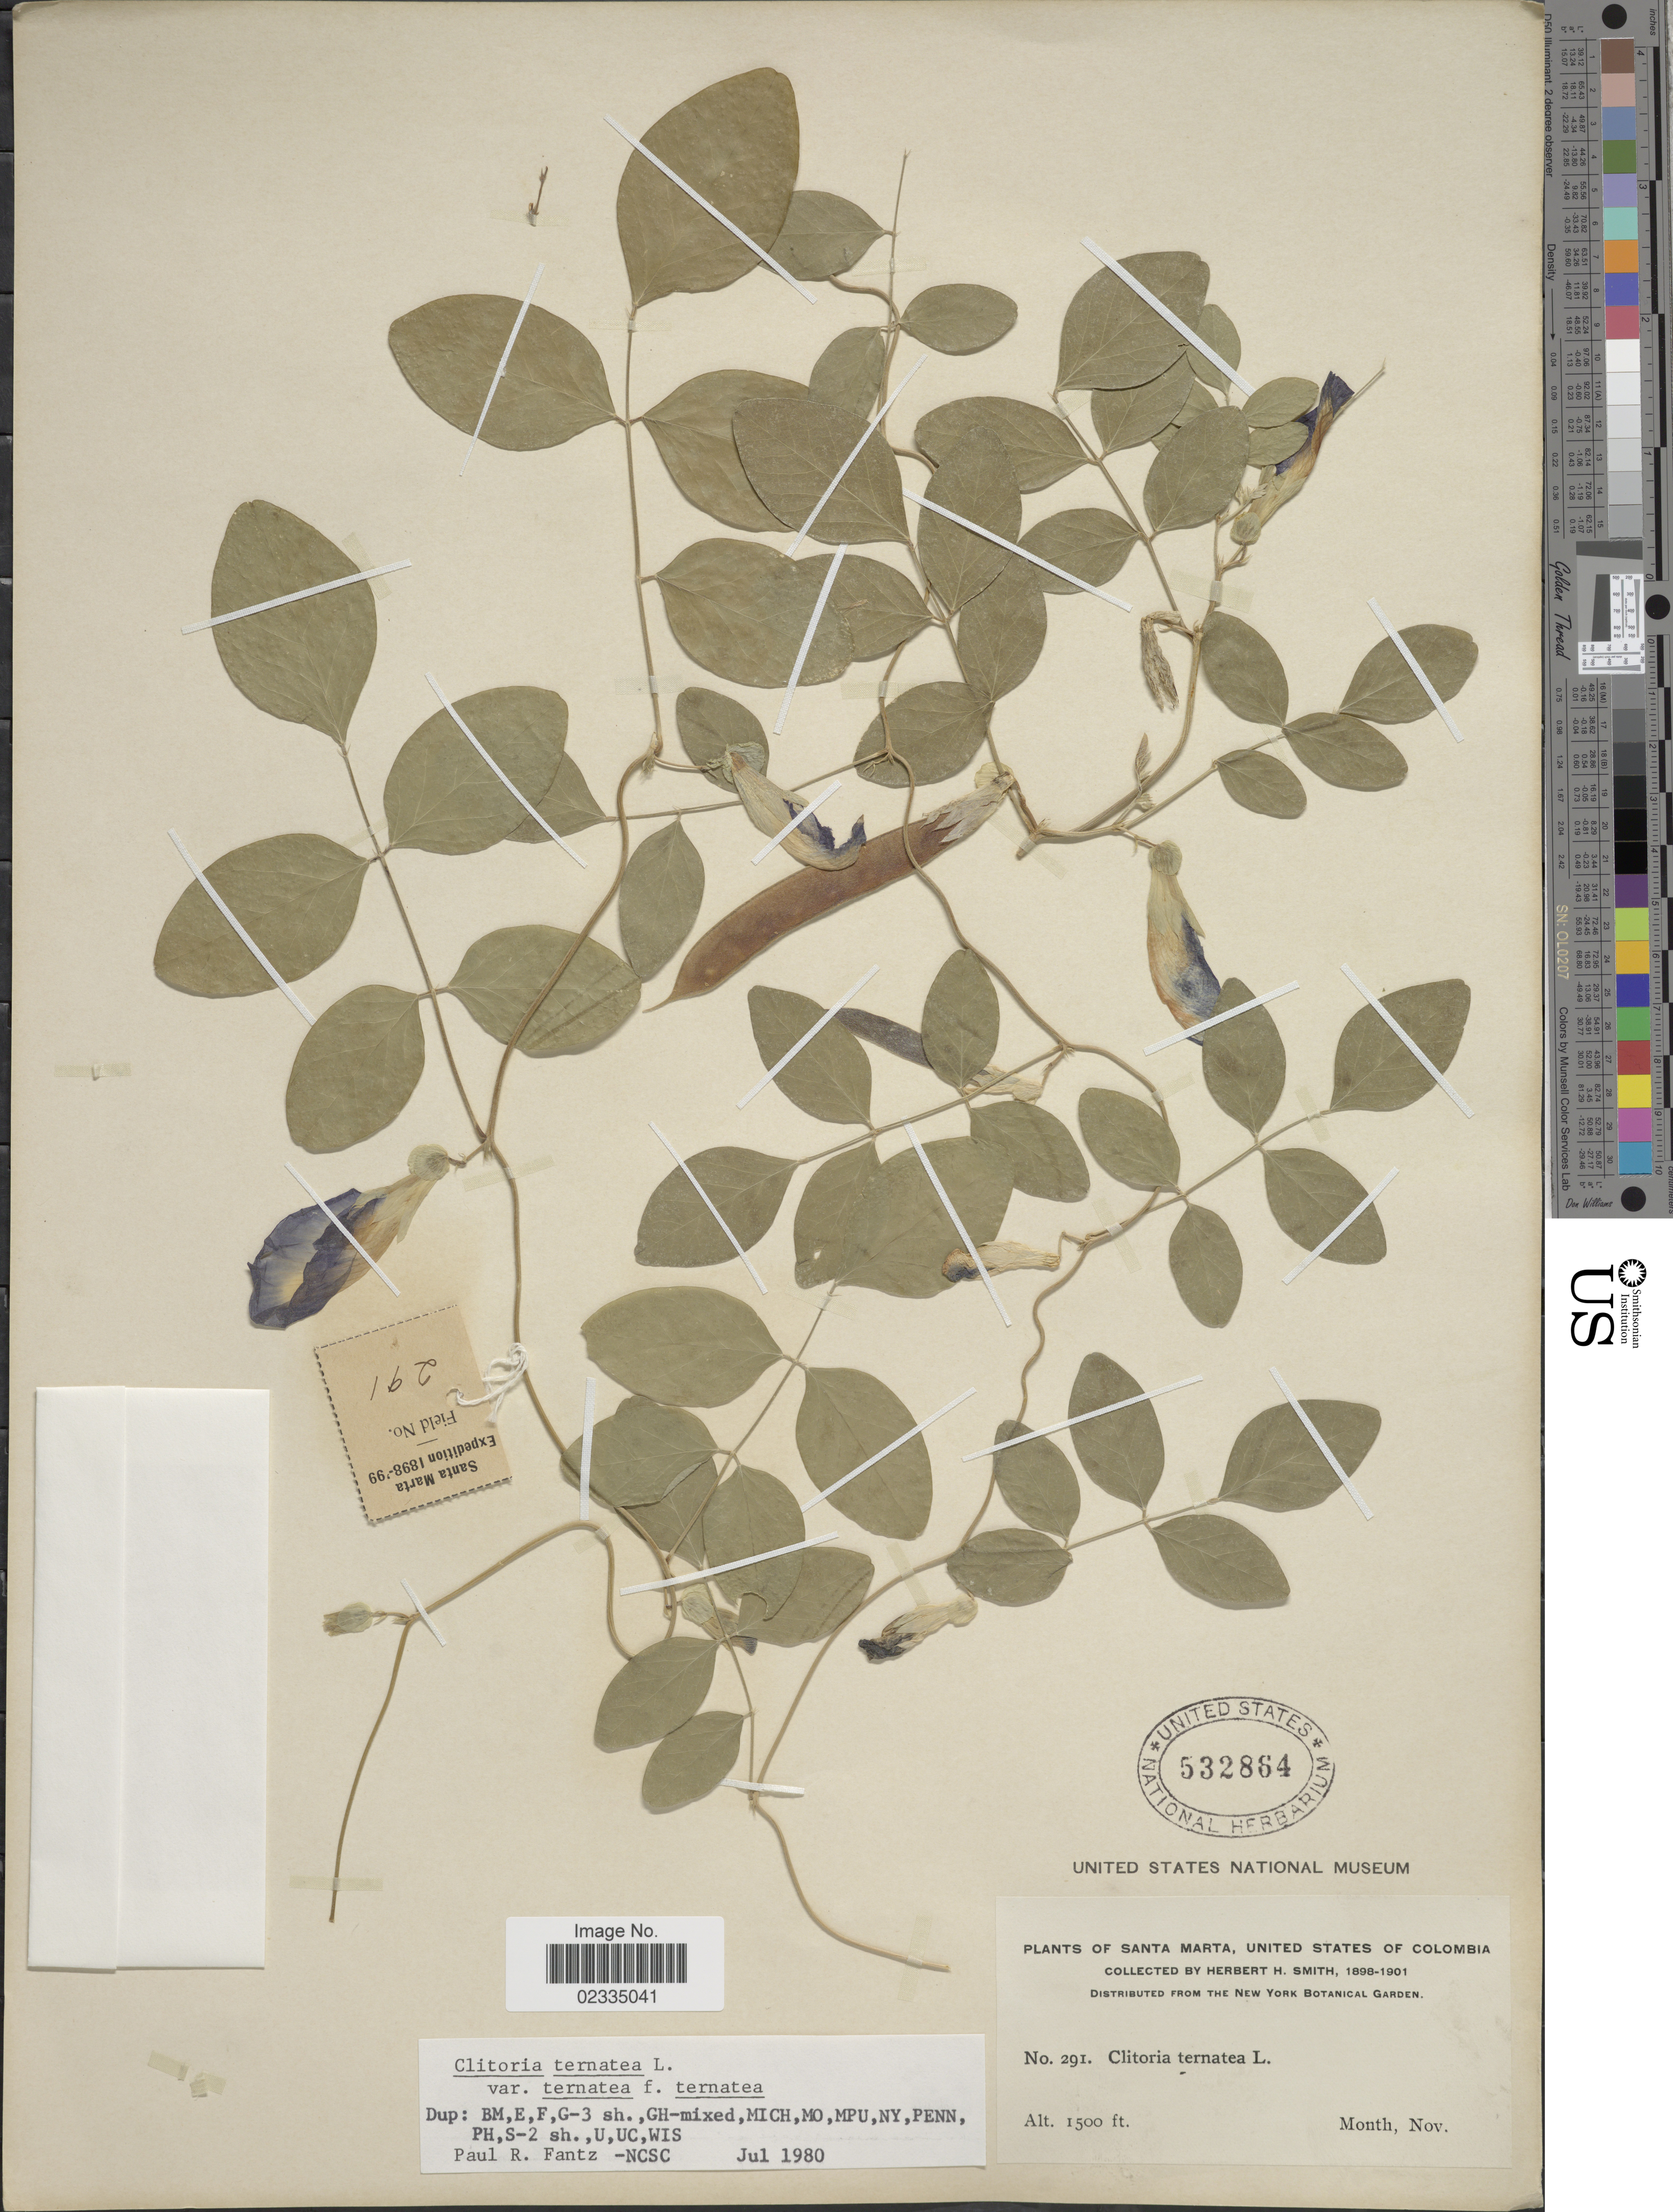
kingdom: Plantae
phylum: Tracheophyta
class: Magnoliopsida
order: Fabales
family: Fabaceae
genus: Clitoria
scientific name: Clitoria ternatea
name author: L.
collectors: Herbert H. Smith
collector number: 291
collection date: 1898-11/1901-11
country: Colombia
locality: Santa Marta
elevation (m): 457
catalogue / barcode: US 532864